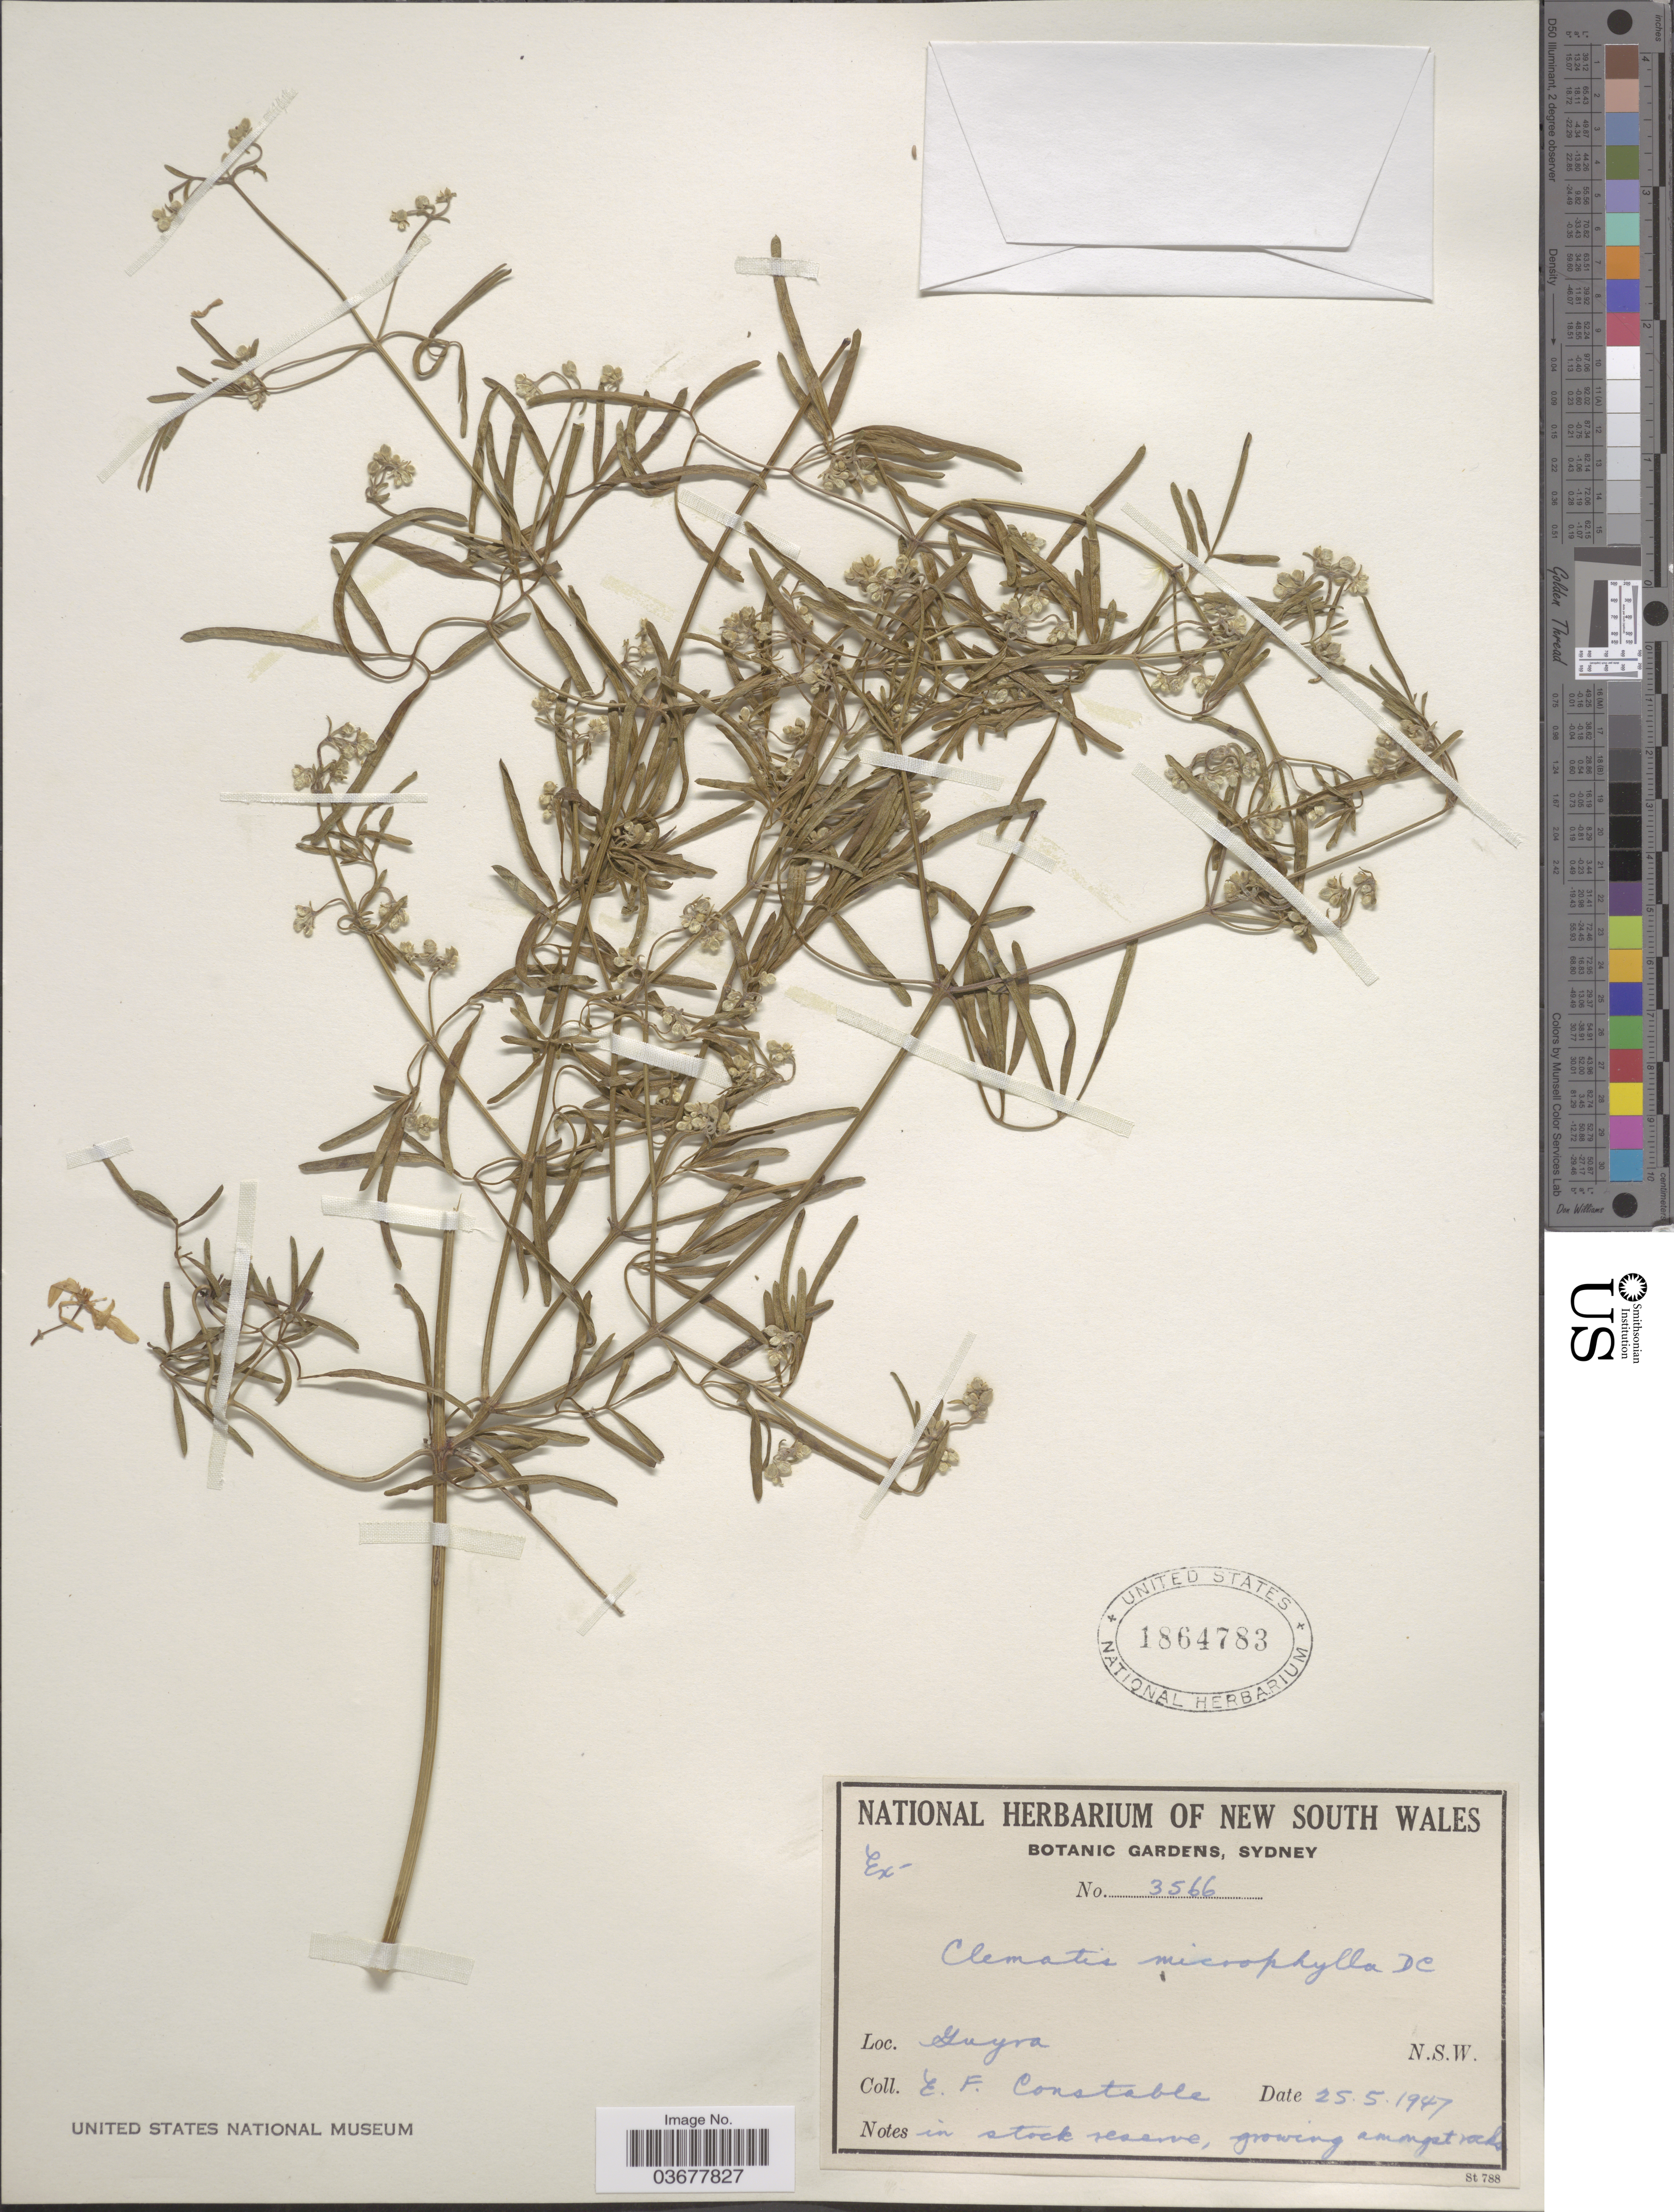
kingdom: Plantae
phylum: Tracheophyta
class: Magnoliopsida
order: Ranunculales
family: Ranunculaceae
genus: Clematis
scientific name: Clematis microphylla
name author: DC.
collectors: E. F. Constable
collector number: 3566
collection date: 1947-05-25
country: Australia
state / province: New South Wales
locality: Guyra.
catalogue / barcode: US 1864783